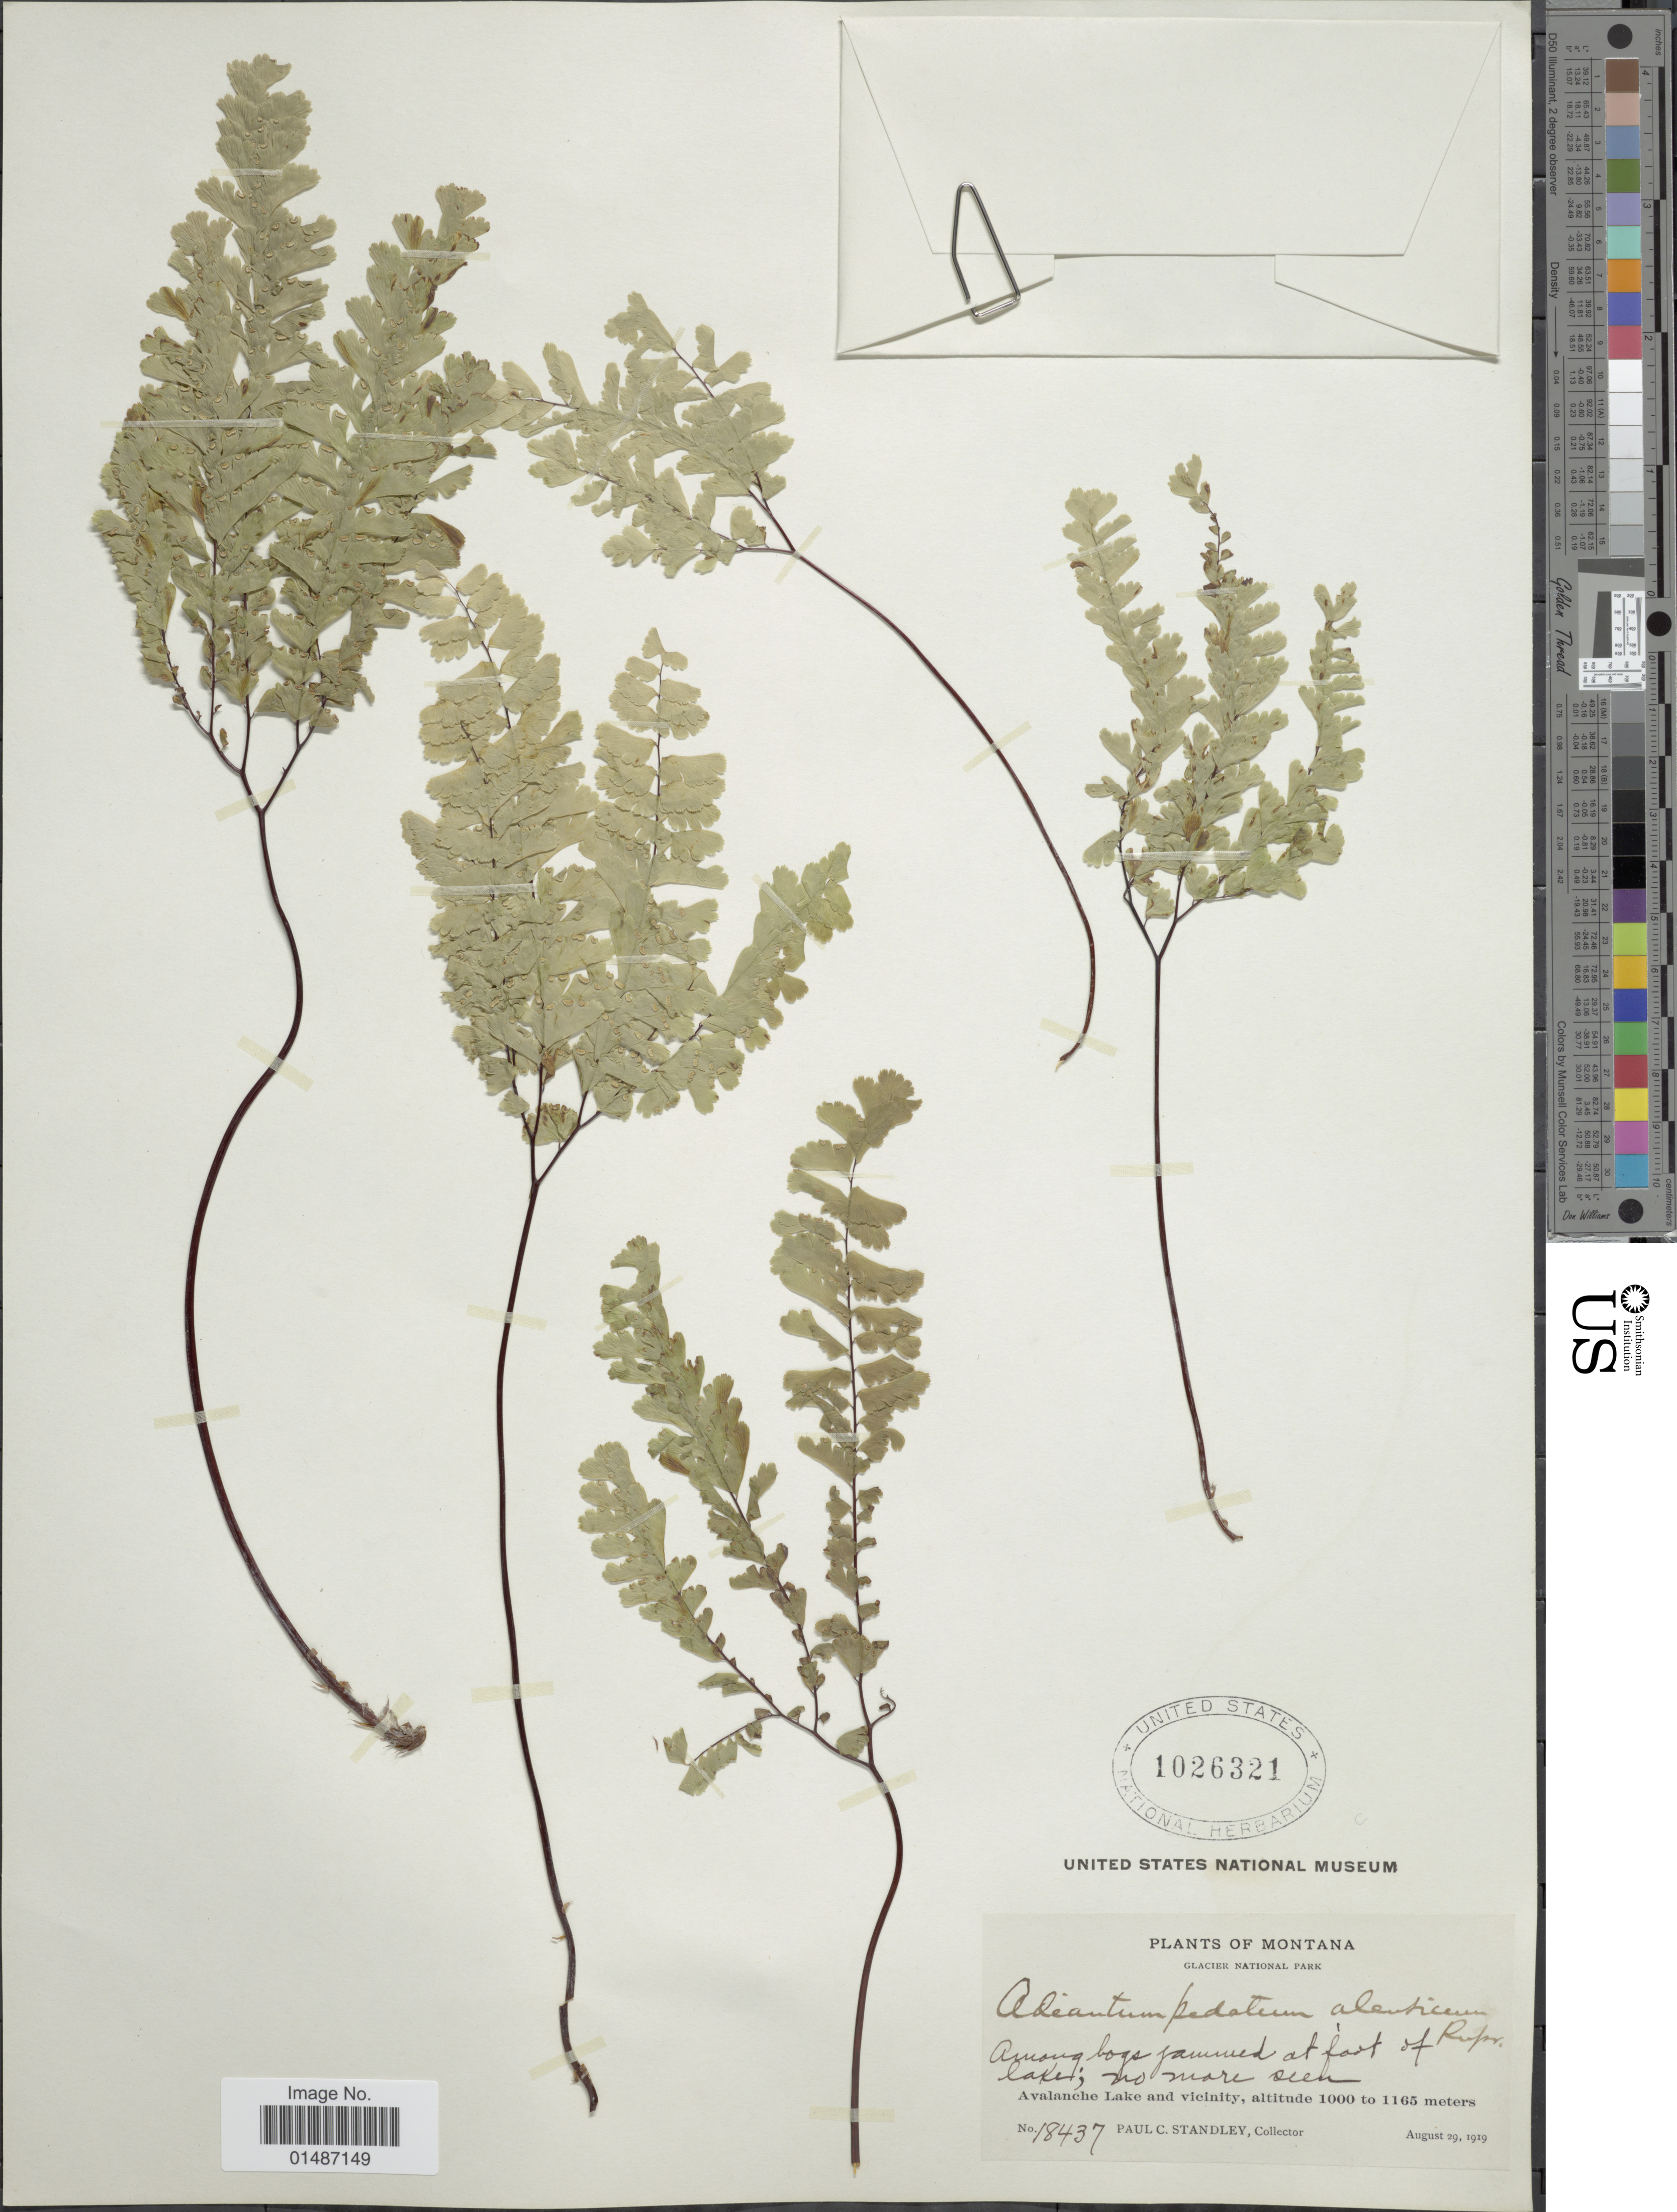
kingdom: Plantae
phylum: Tracheophyta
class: Polypodiopsida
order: Polypodiales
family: Pteridaceae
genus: Adiantum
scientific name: Adiantum pedatum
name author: L.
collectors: P. C. Standley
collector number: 18437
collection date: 1919-08-29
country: United States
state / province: Montana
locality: Glacier National Park. Among bogs jammed at foot of lake. Avalanche Lake and vicinity.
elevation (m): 1000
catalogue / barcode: US 1026321